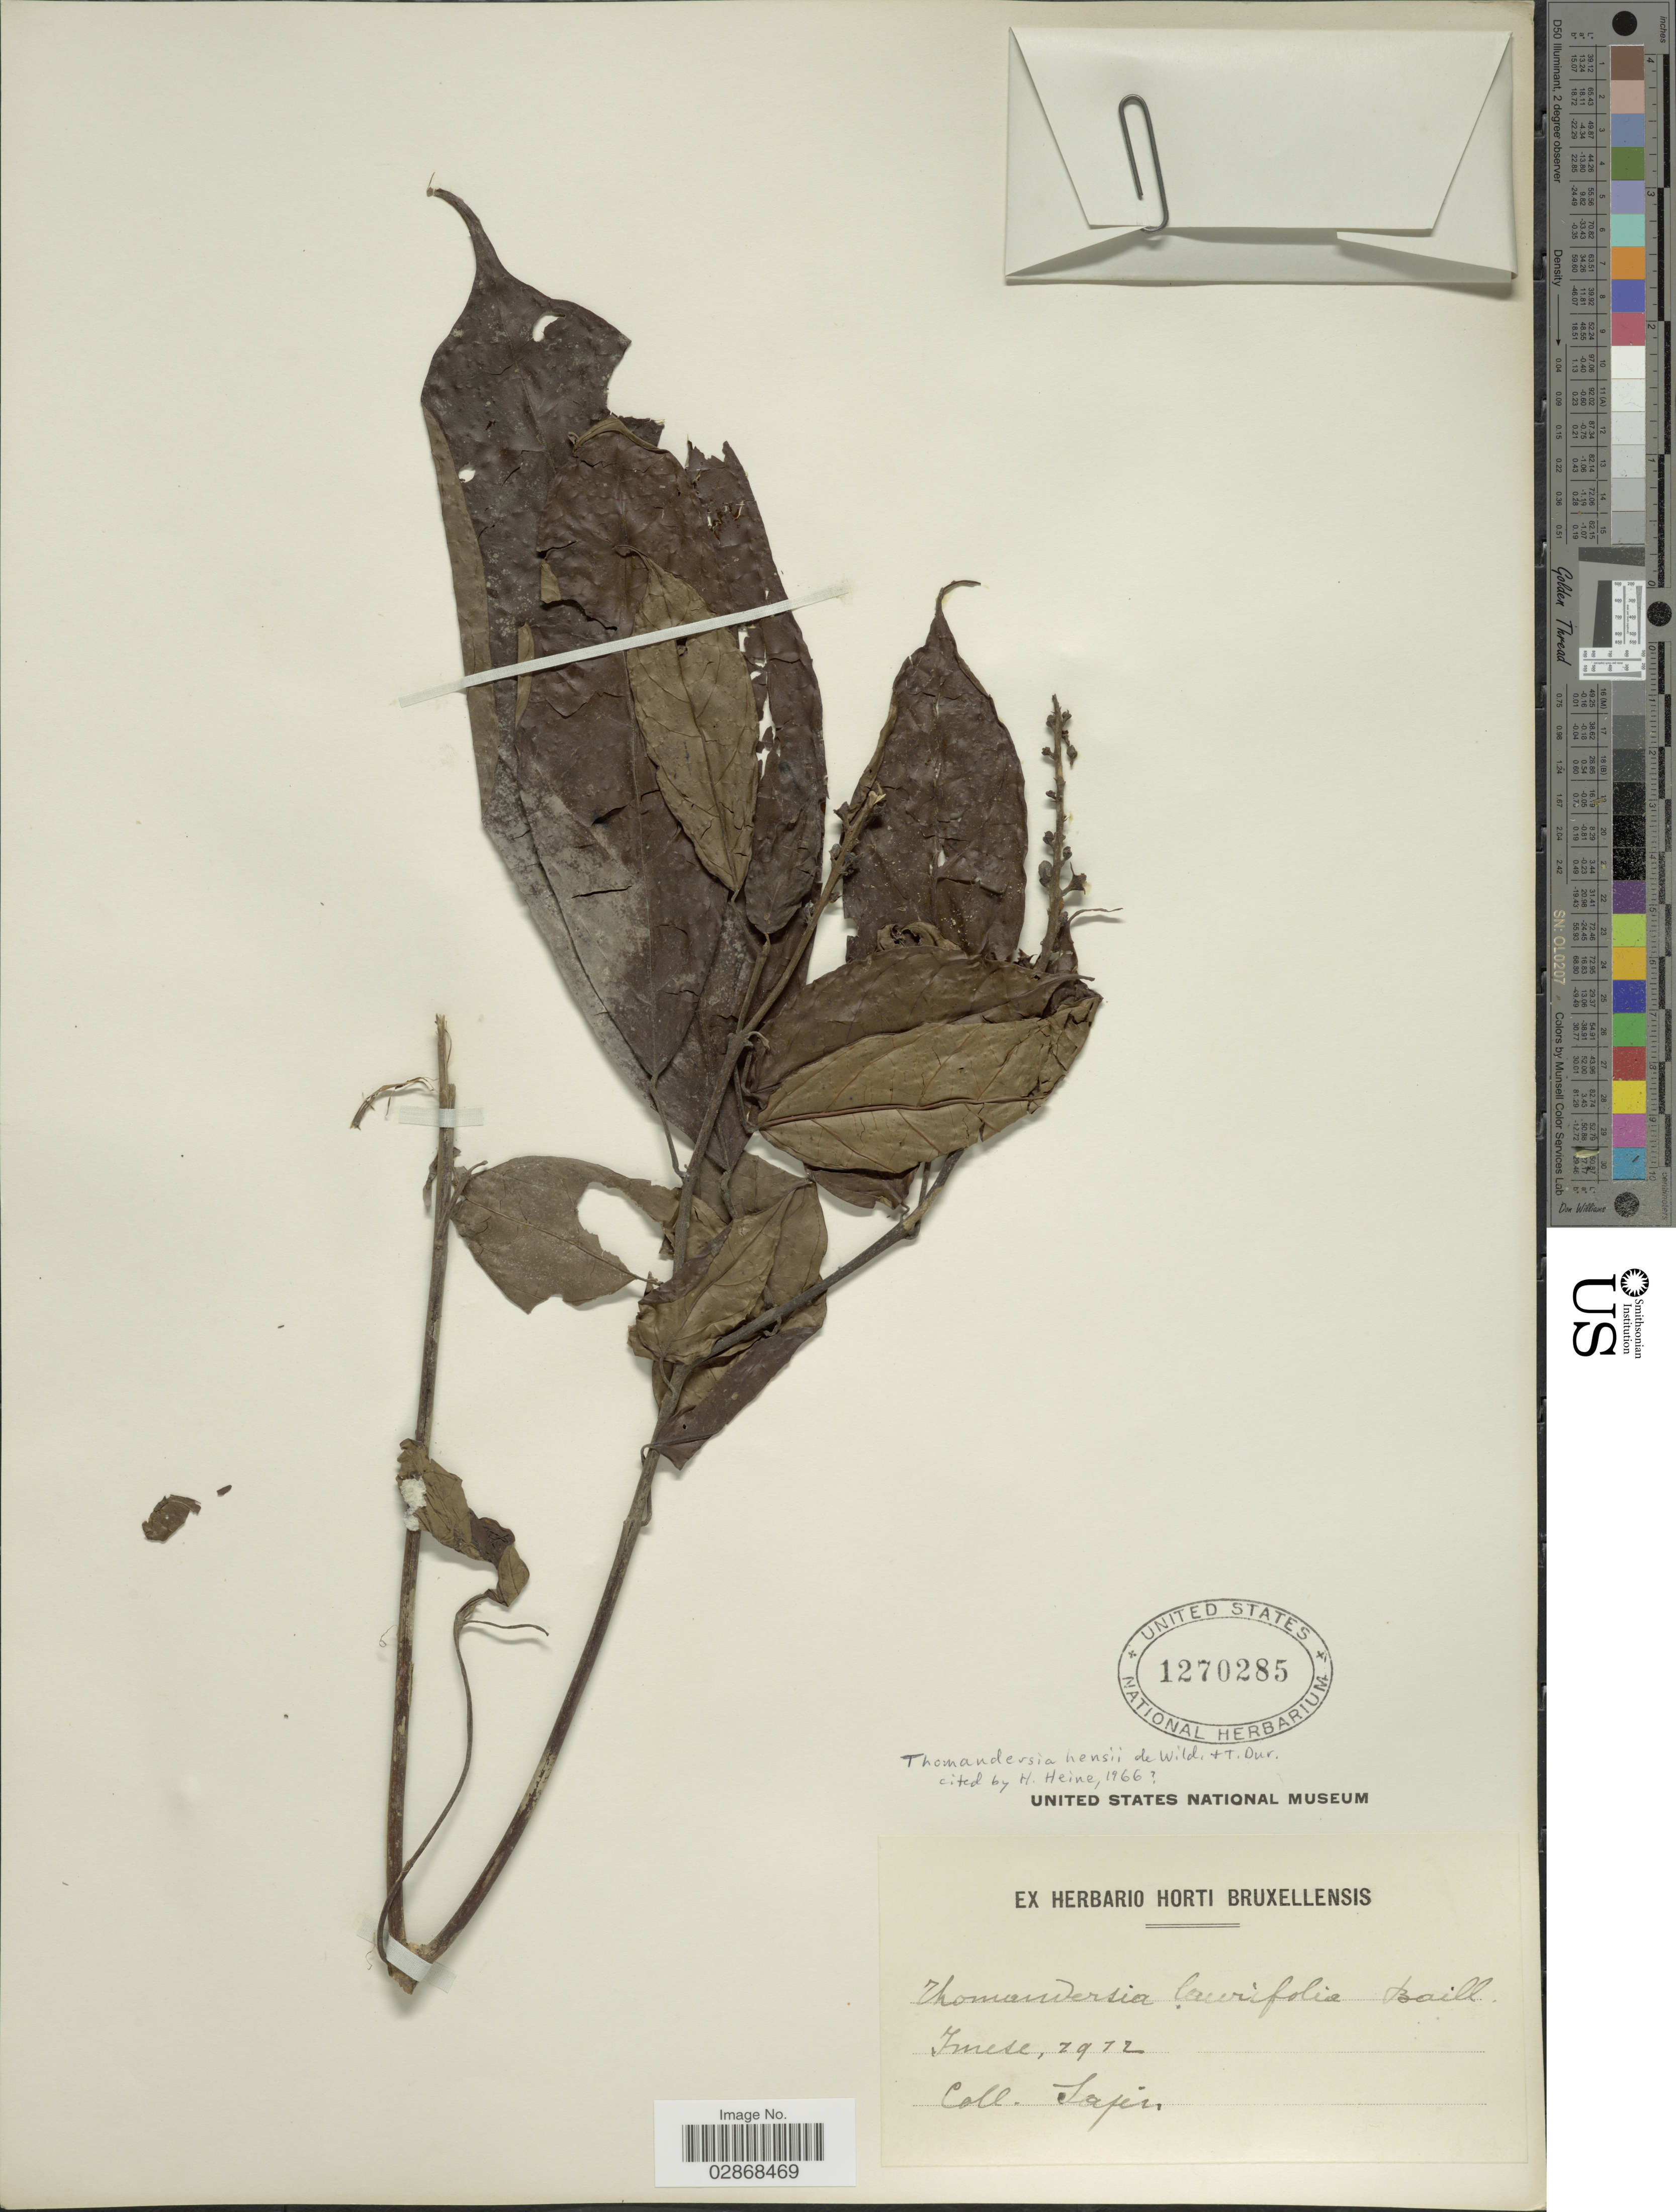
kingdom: Plantae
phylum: Tracheophyta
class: Magnoliopsida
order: Lamiales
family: Thomandersiaceae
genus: Thomandersia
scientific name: Thomandersia hensii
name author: De Wild. & Durand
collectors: Sapin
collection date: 1912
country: Congo, Democratic Republic of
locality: Imese.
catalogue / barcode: US 1270285